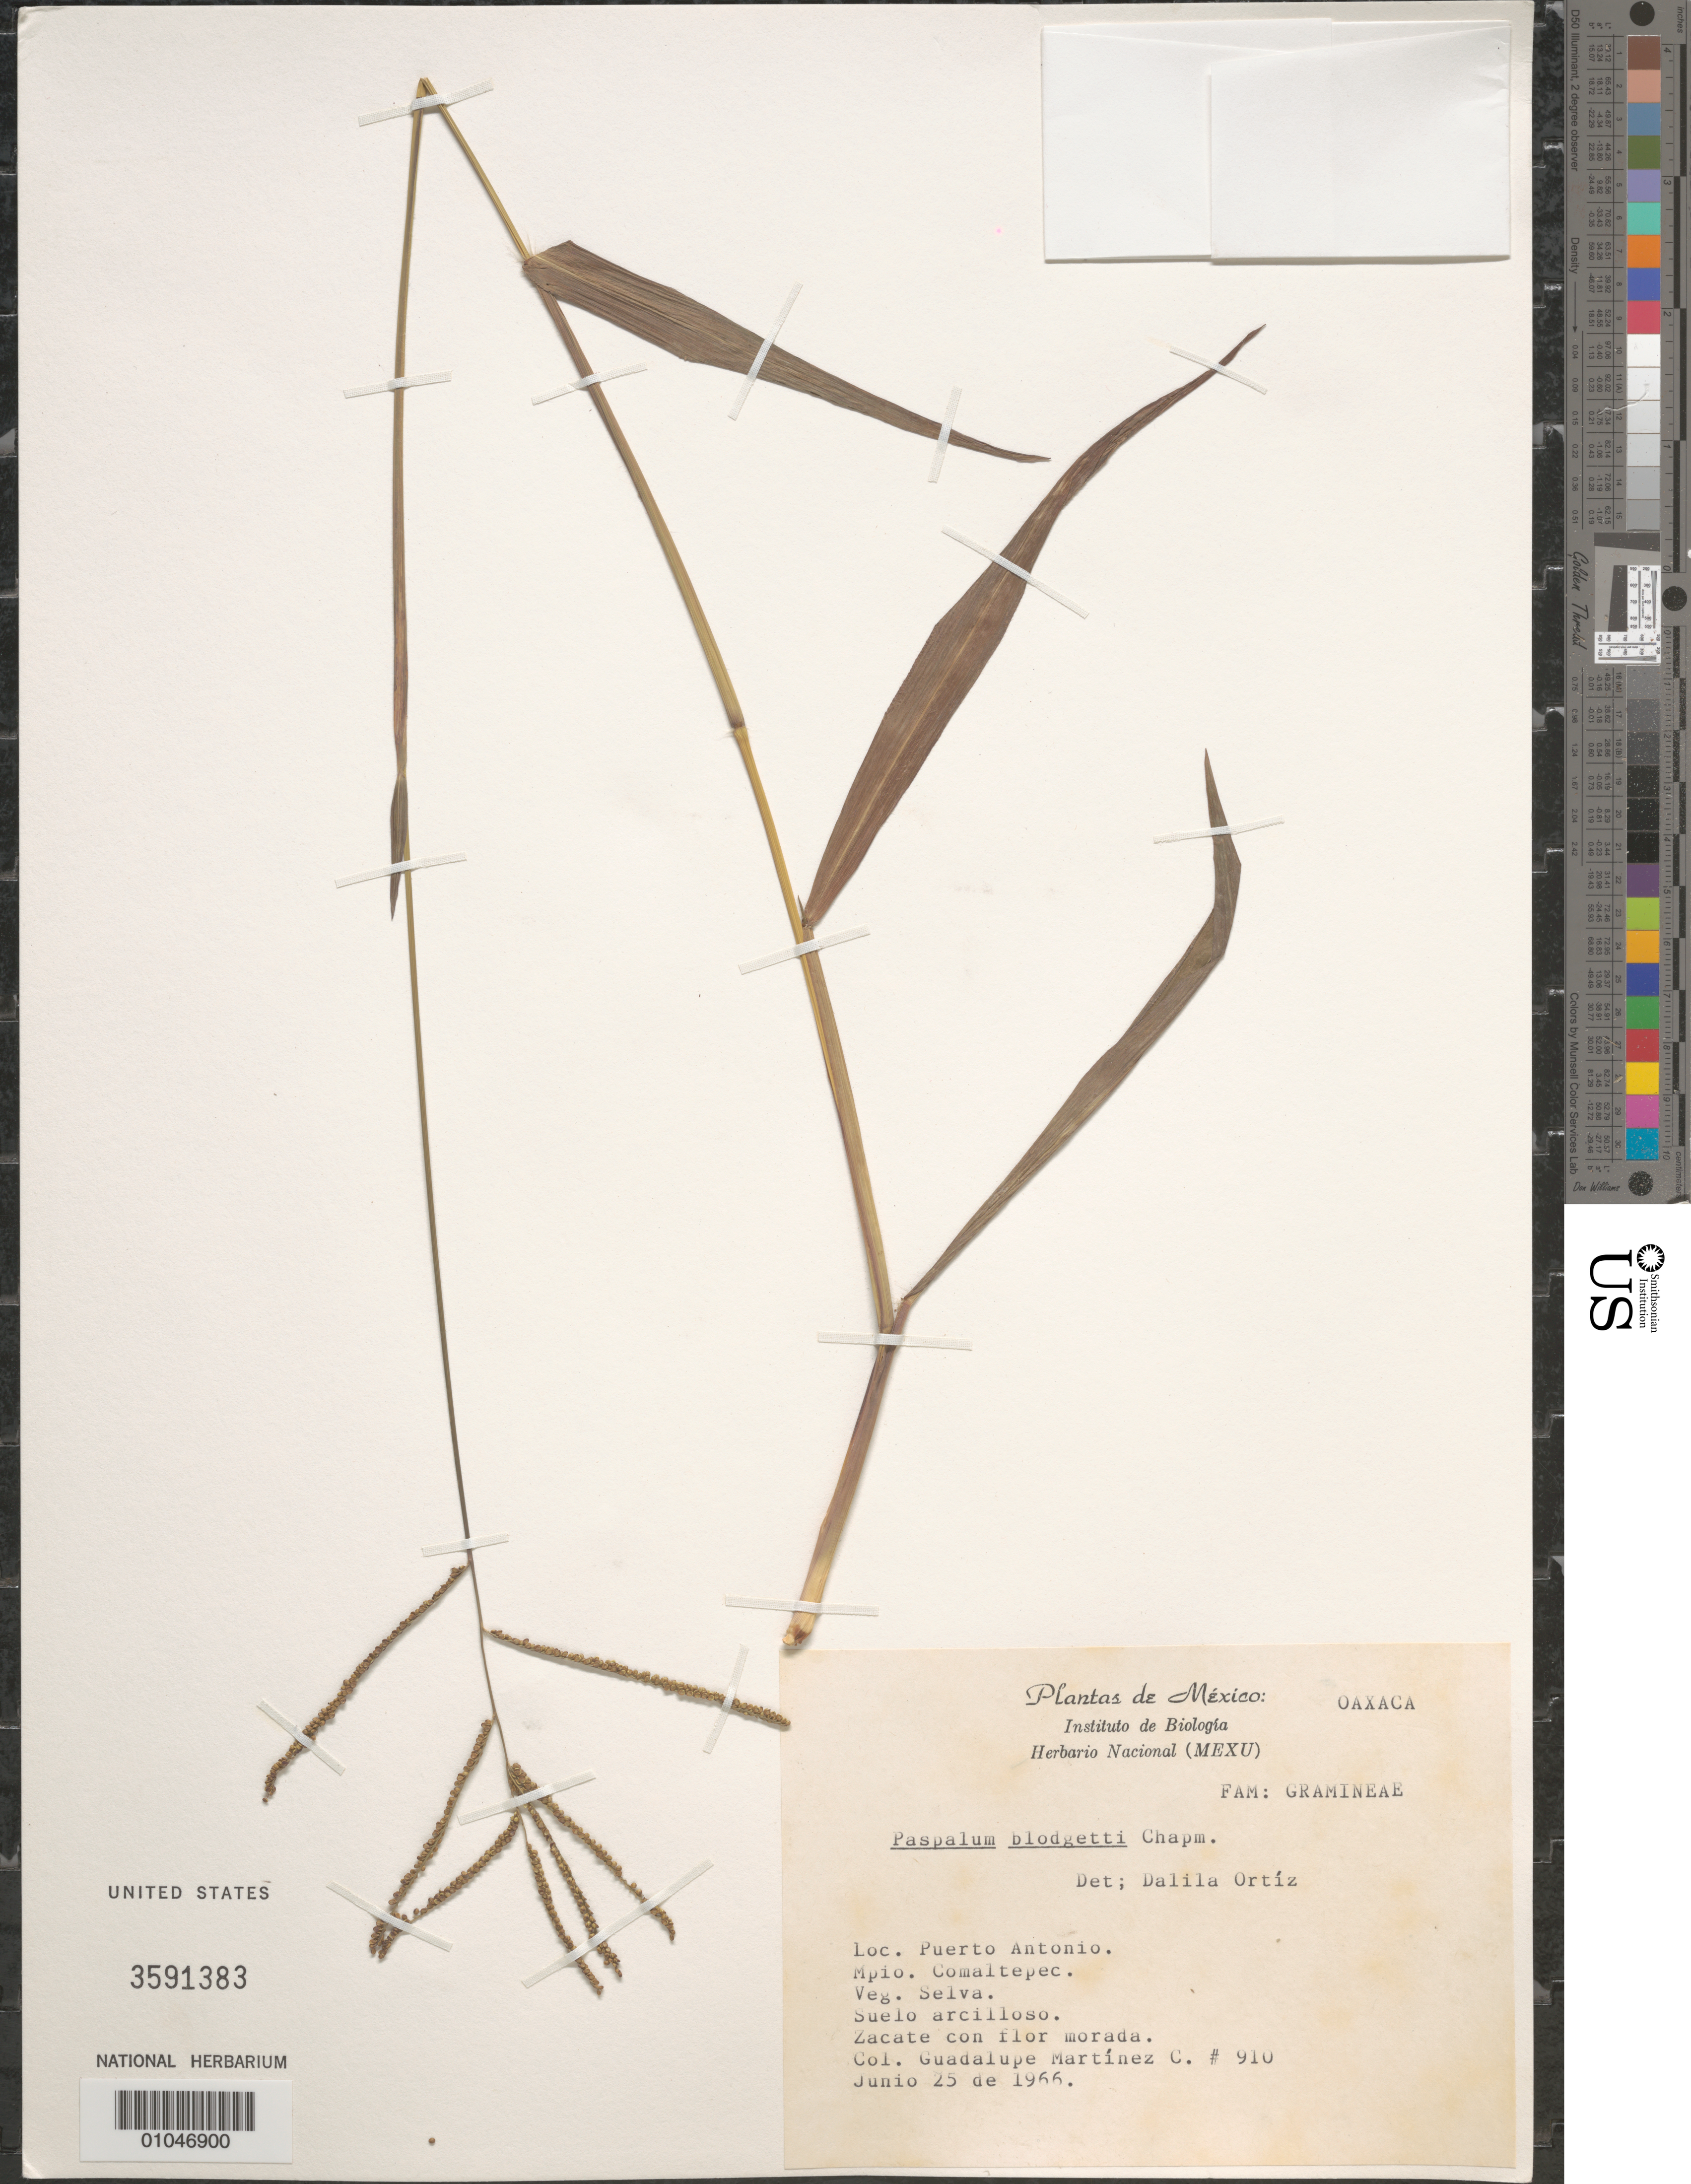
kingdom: Plantae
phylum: Tracheophyta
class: Liliopsida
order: Poales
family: Poaceae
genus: Paspalum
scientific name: Paspalum blodgetti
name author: Chapm.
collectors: G. Martinez C.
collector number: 910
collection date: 1966-06-25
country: Mexico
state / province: Oaxaca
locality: Puerto Antonio, Mpio. Comaltepec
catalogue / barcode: US 3591383